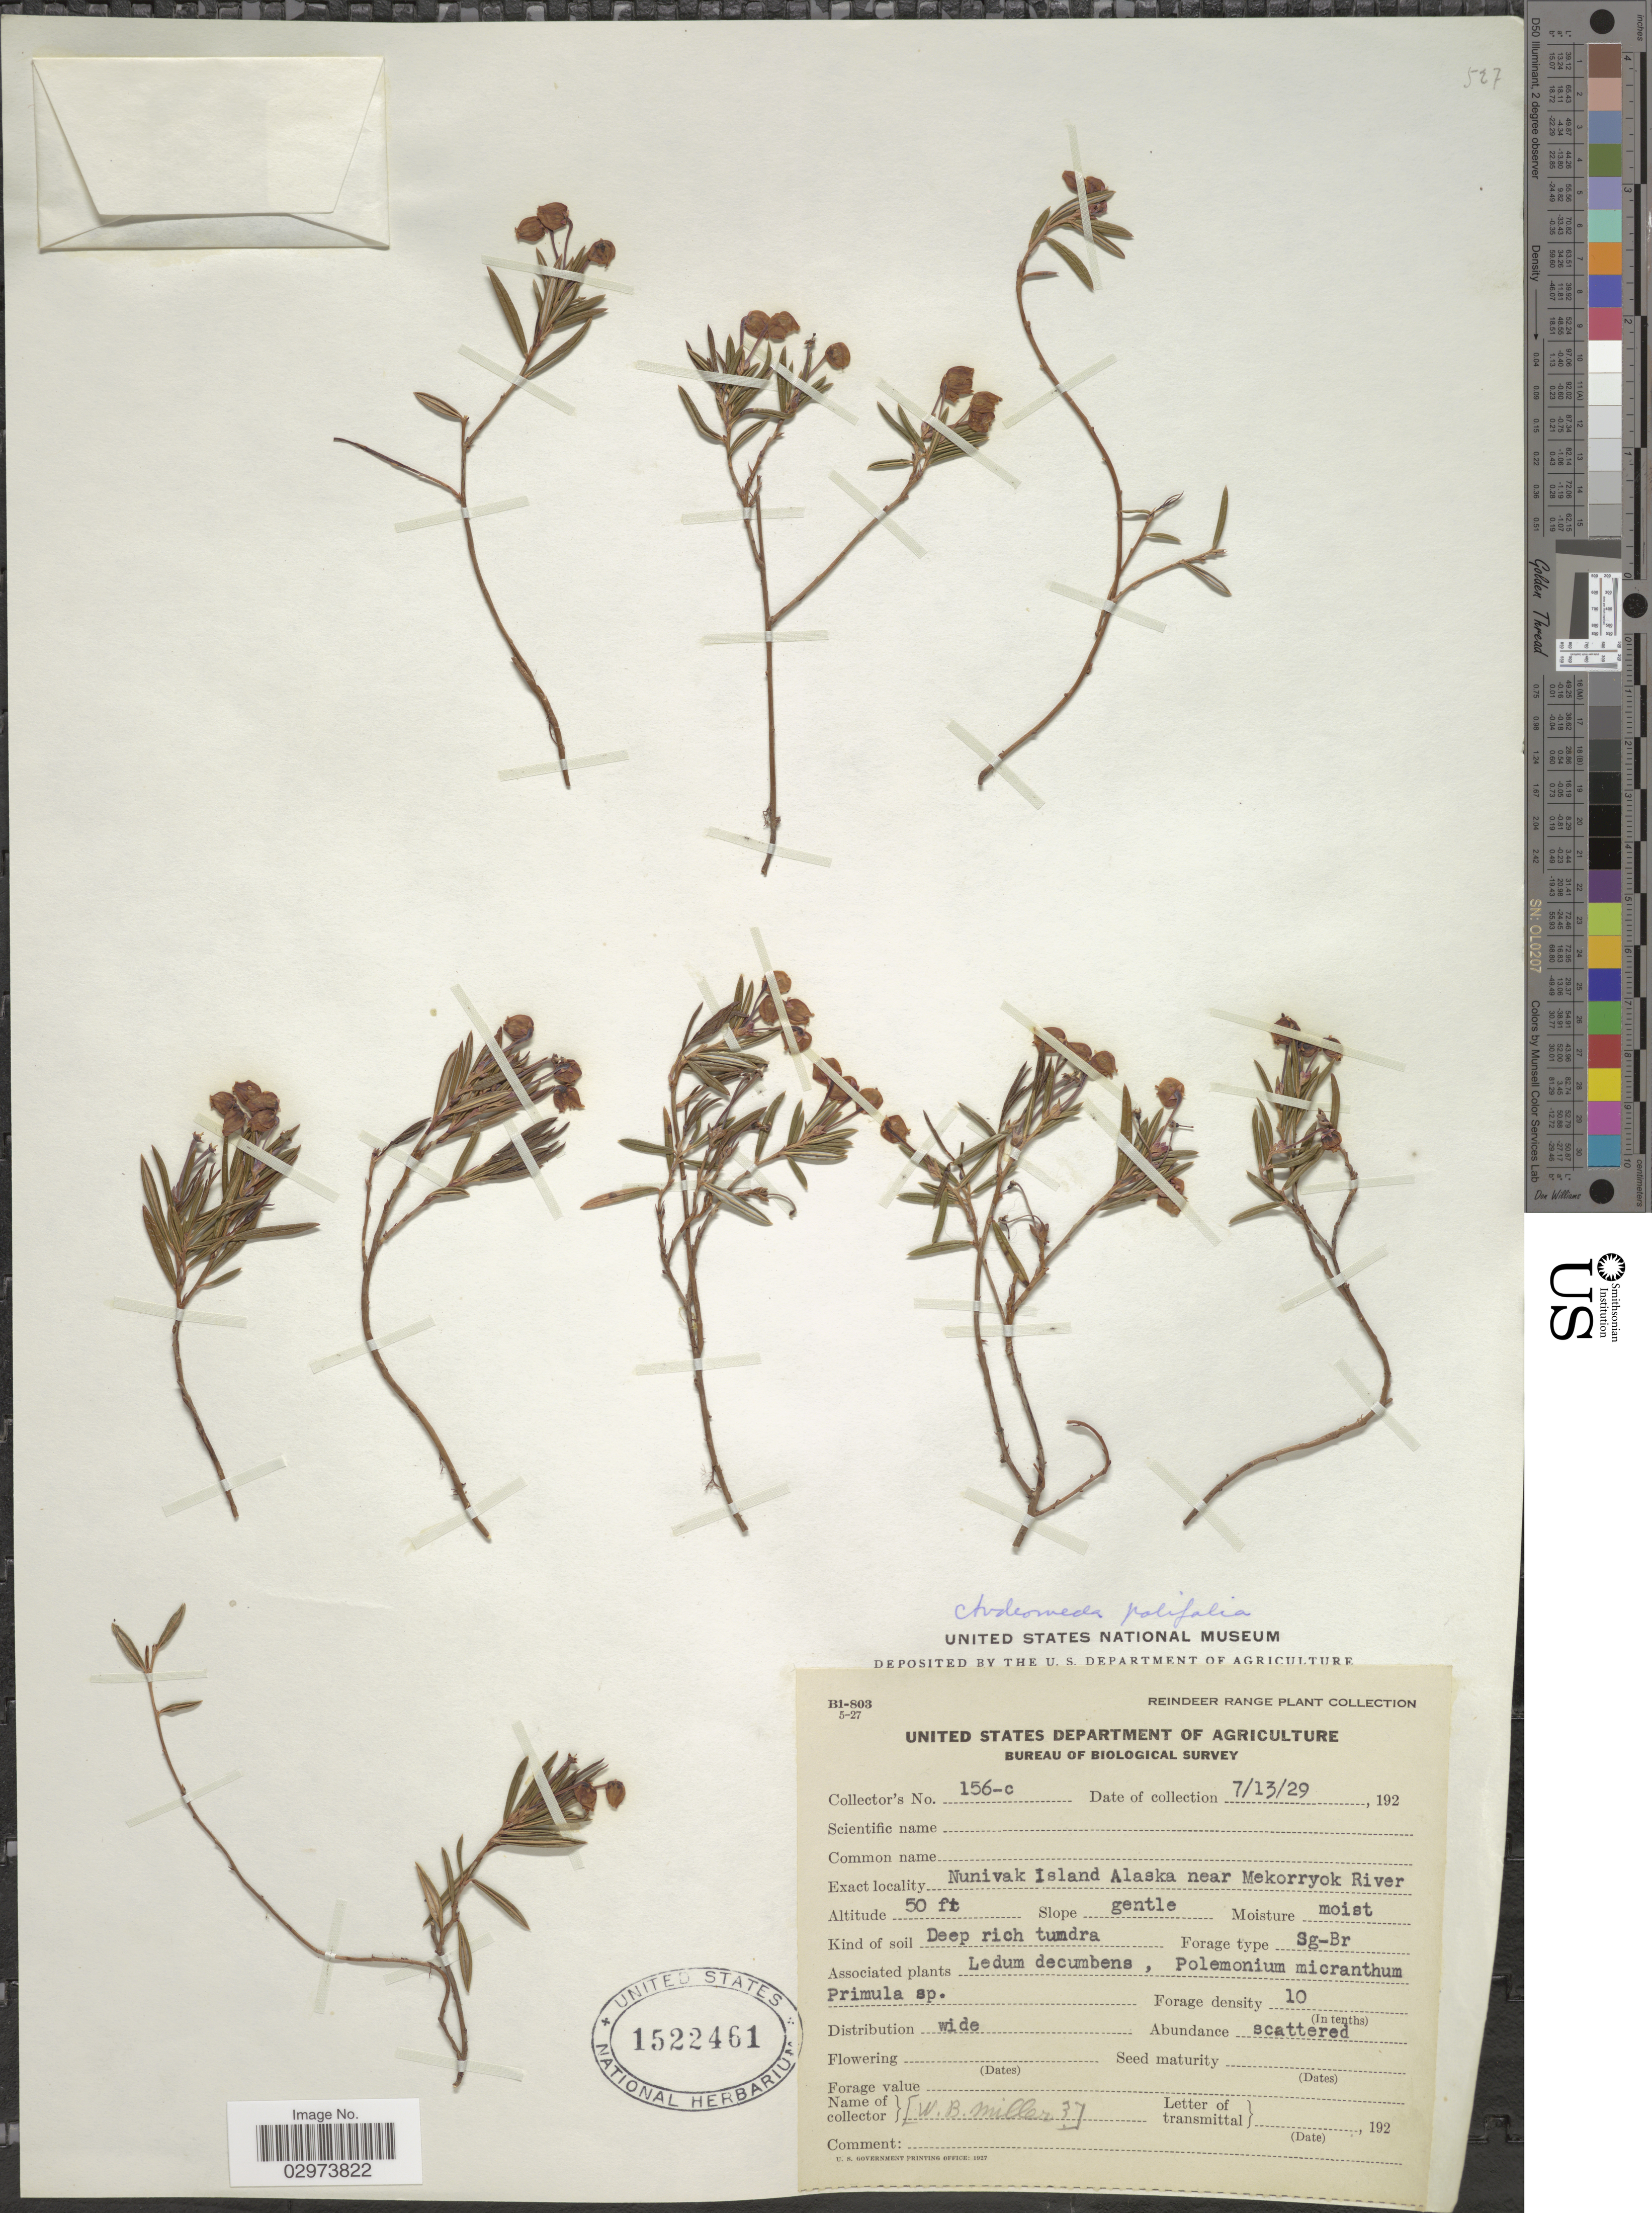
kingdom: Plantae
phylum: Tracheophyta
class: Magnoliopsida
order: Ericales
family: Ericaceae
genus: Andromeda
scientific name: Andromeda polifolia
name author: L.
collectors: W. Miller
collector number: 156-c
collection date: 1929-07-13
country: United States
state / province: Alaska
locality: Nunivak Island Alaska near Mekorryok River.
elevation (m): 15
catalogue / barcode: US 1522461